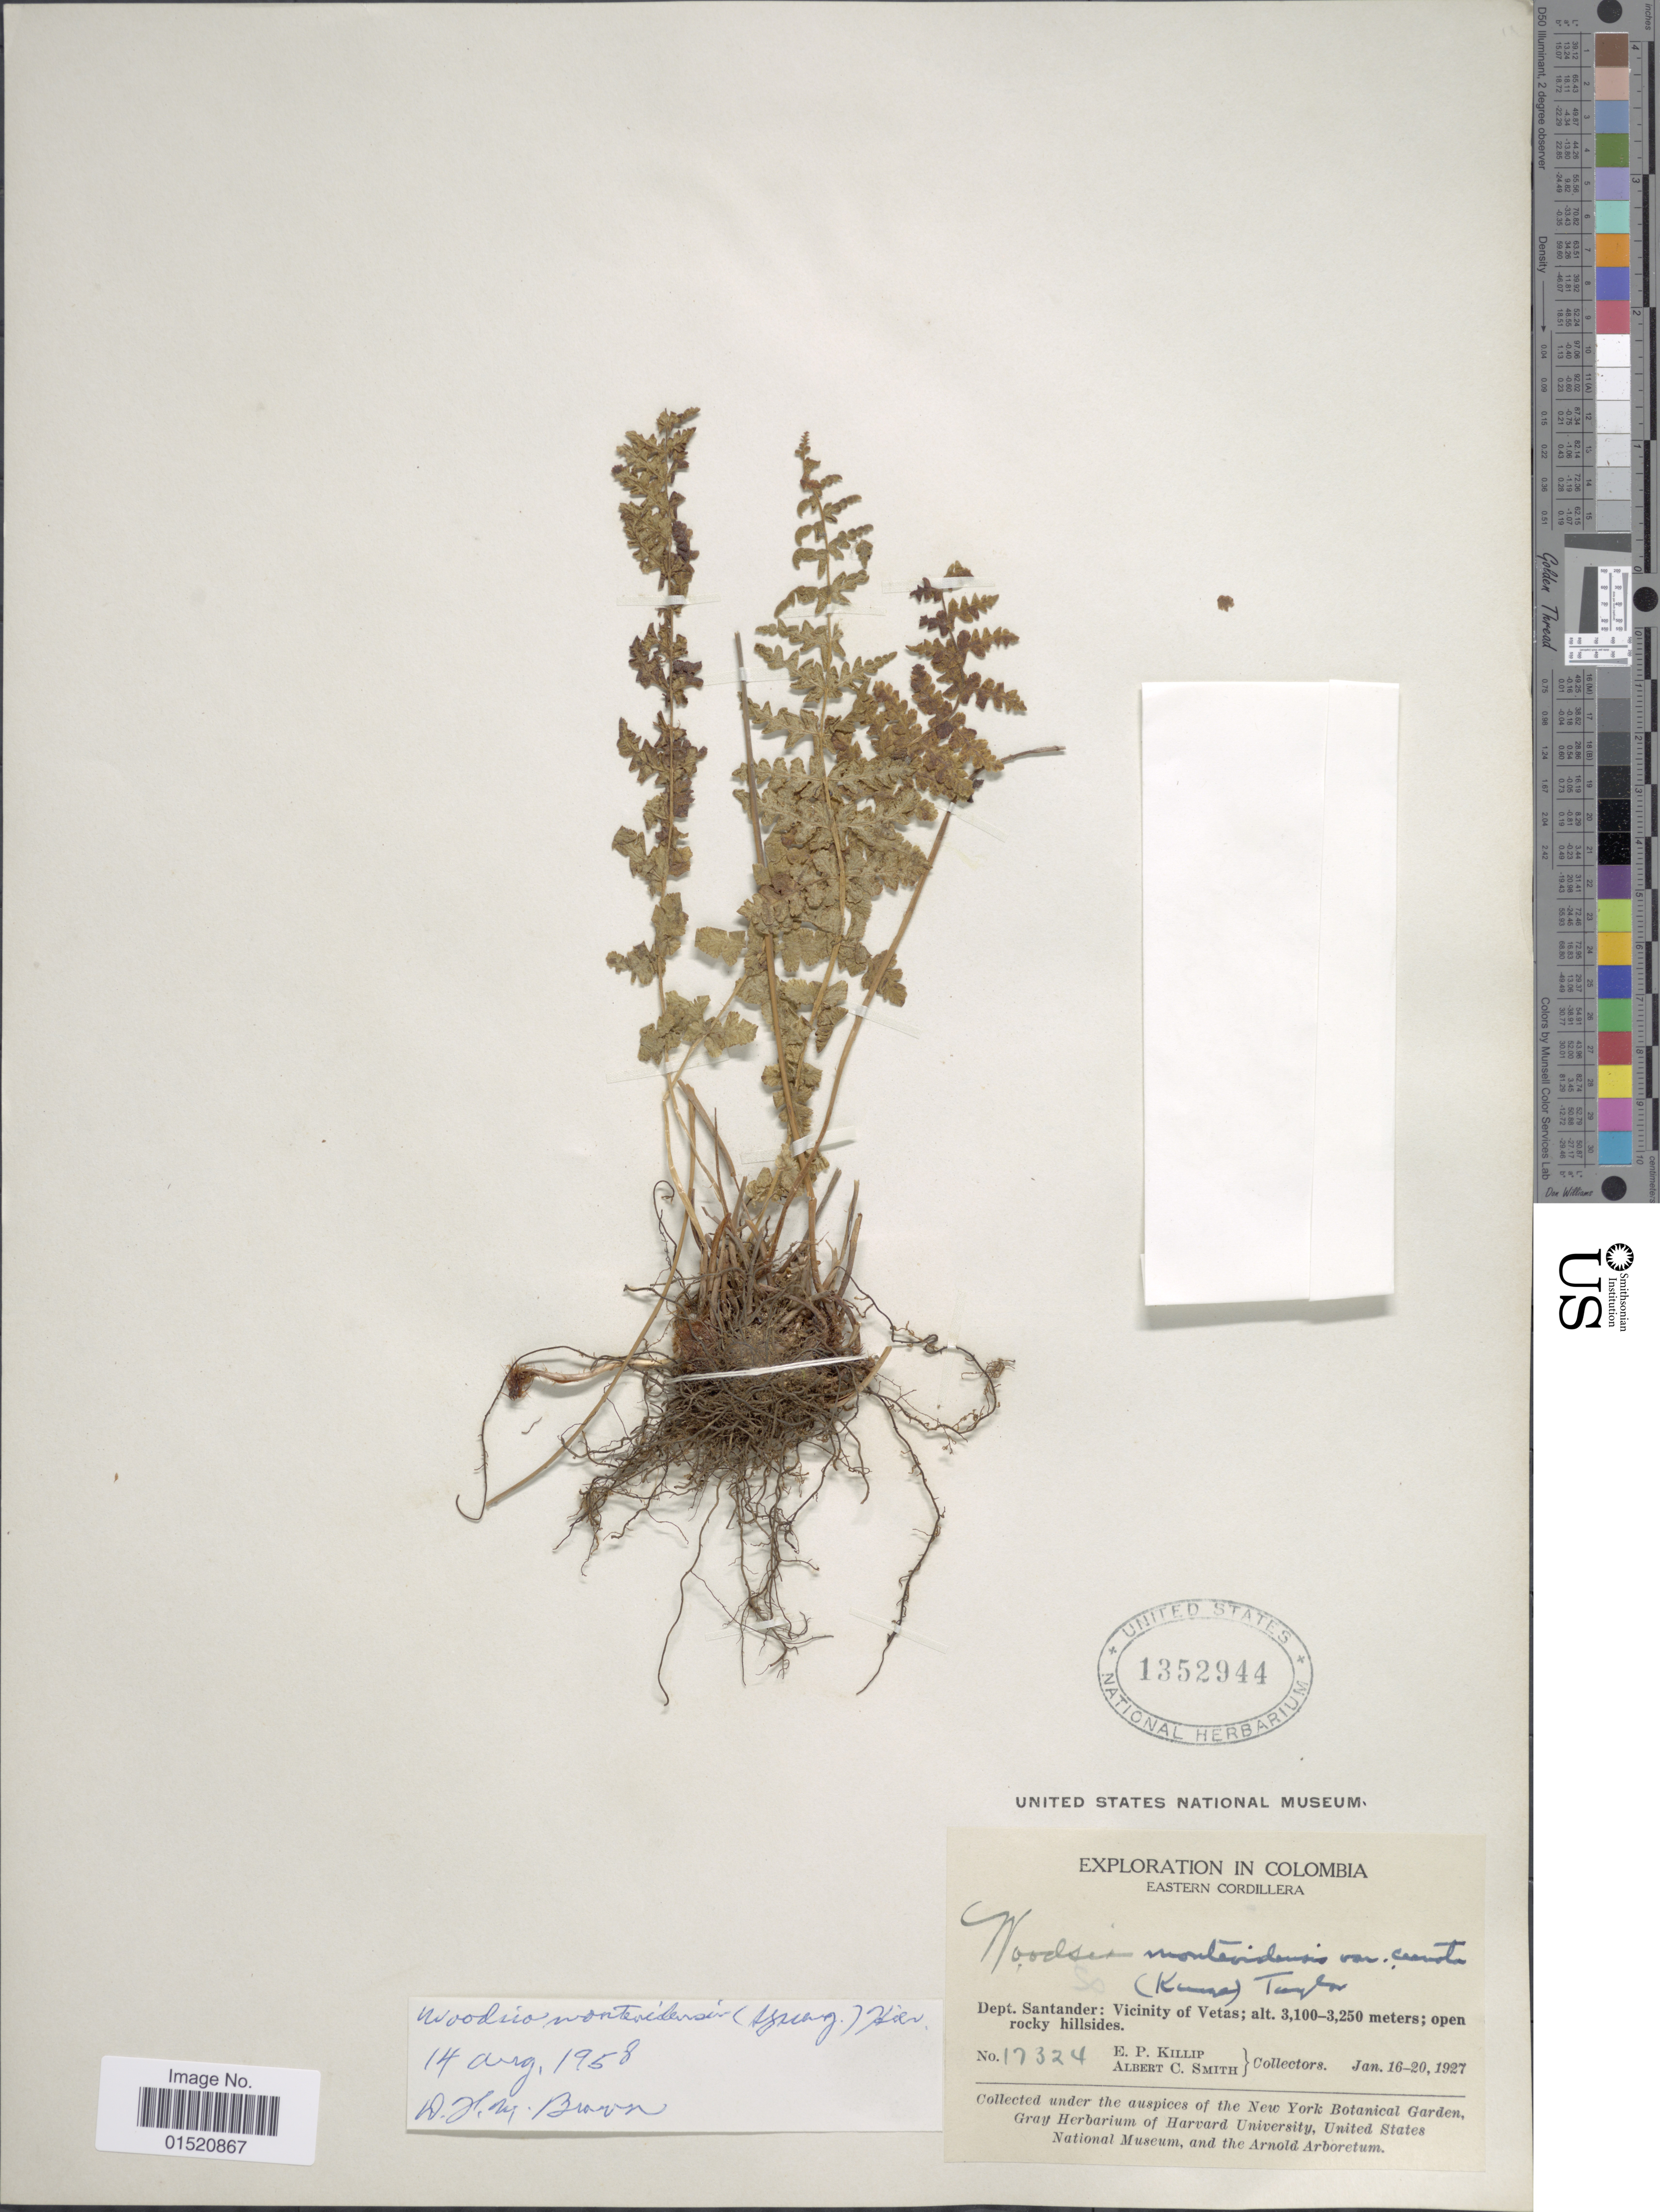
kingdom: Plantae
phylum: Tracheophyta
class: Polypodiopsida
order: Polypodiales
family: Woodsiaceae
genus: Woodsia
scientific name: Woodsia montevidensis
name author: (Spreng.) Hieron.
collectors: E. P. Killip & A. C. Smith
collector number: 17324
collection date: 1927-01-16/1927-01-20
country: Colombia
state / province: Santander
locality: Eastern Cordillera, Dept. Santander: Vicinity of Vetas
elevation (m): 3100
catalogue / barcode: US 1352944